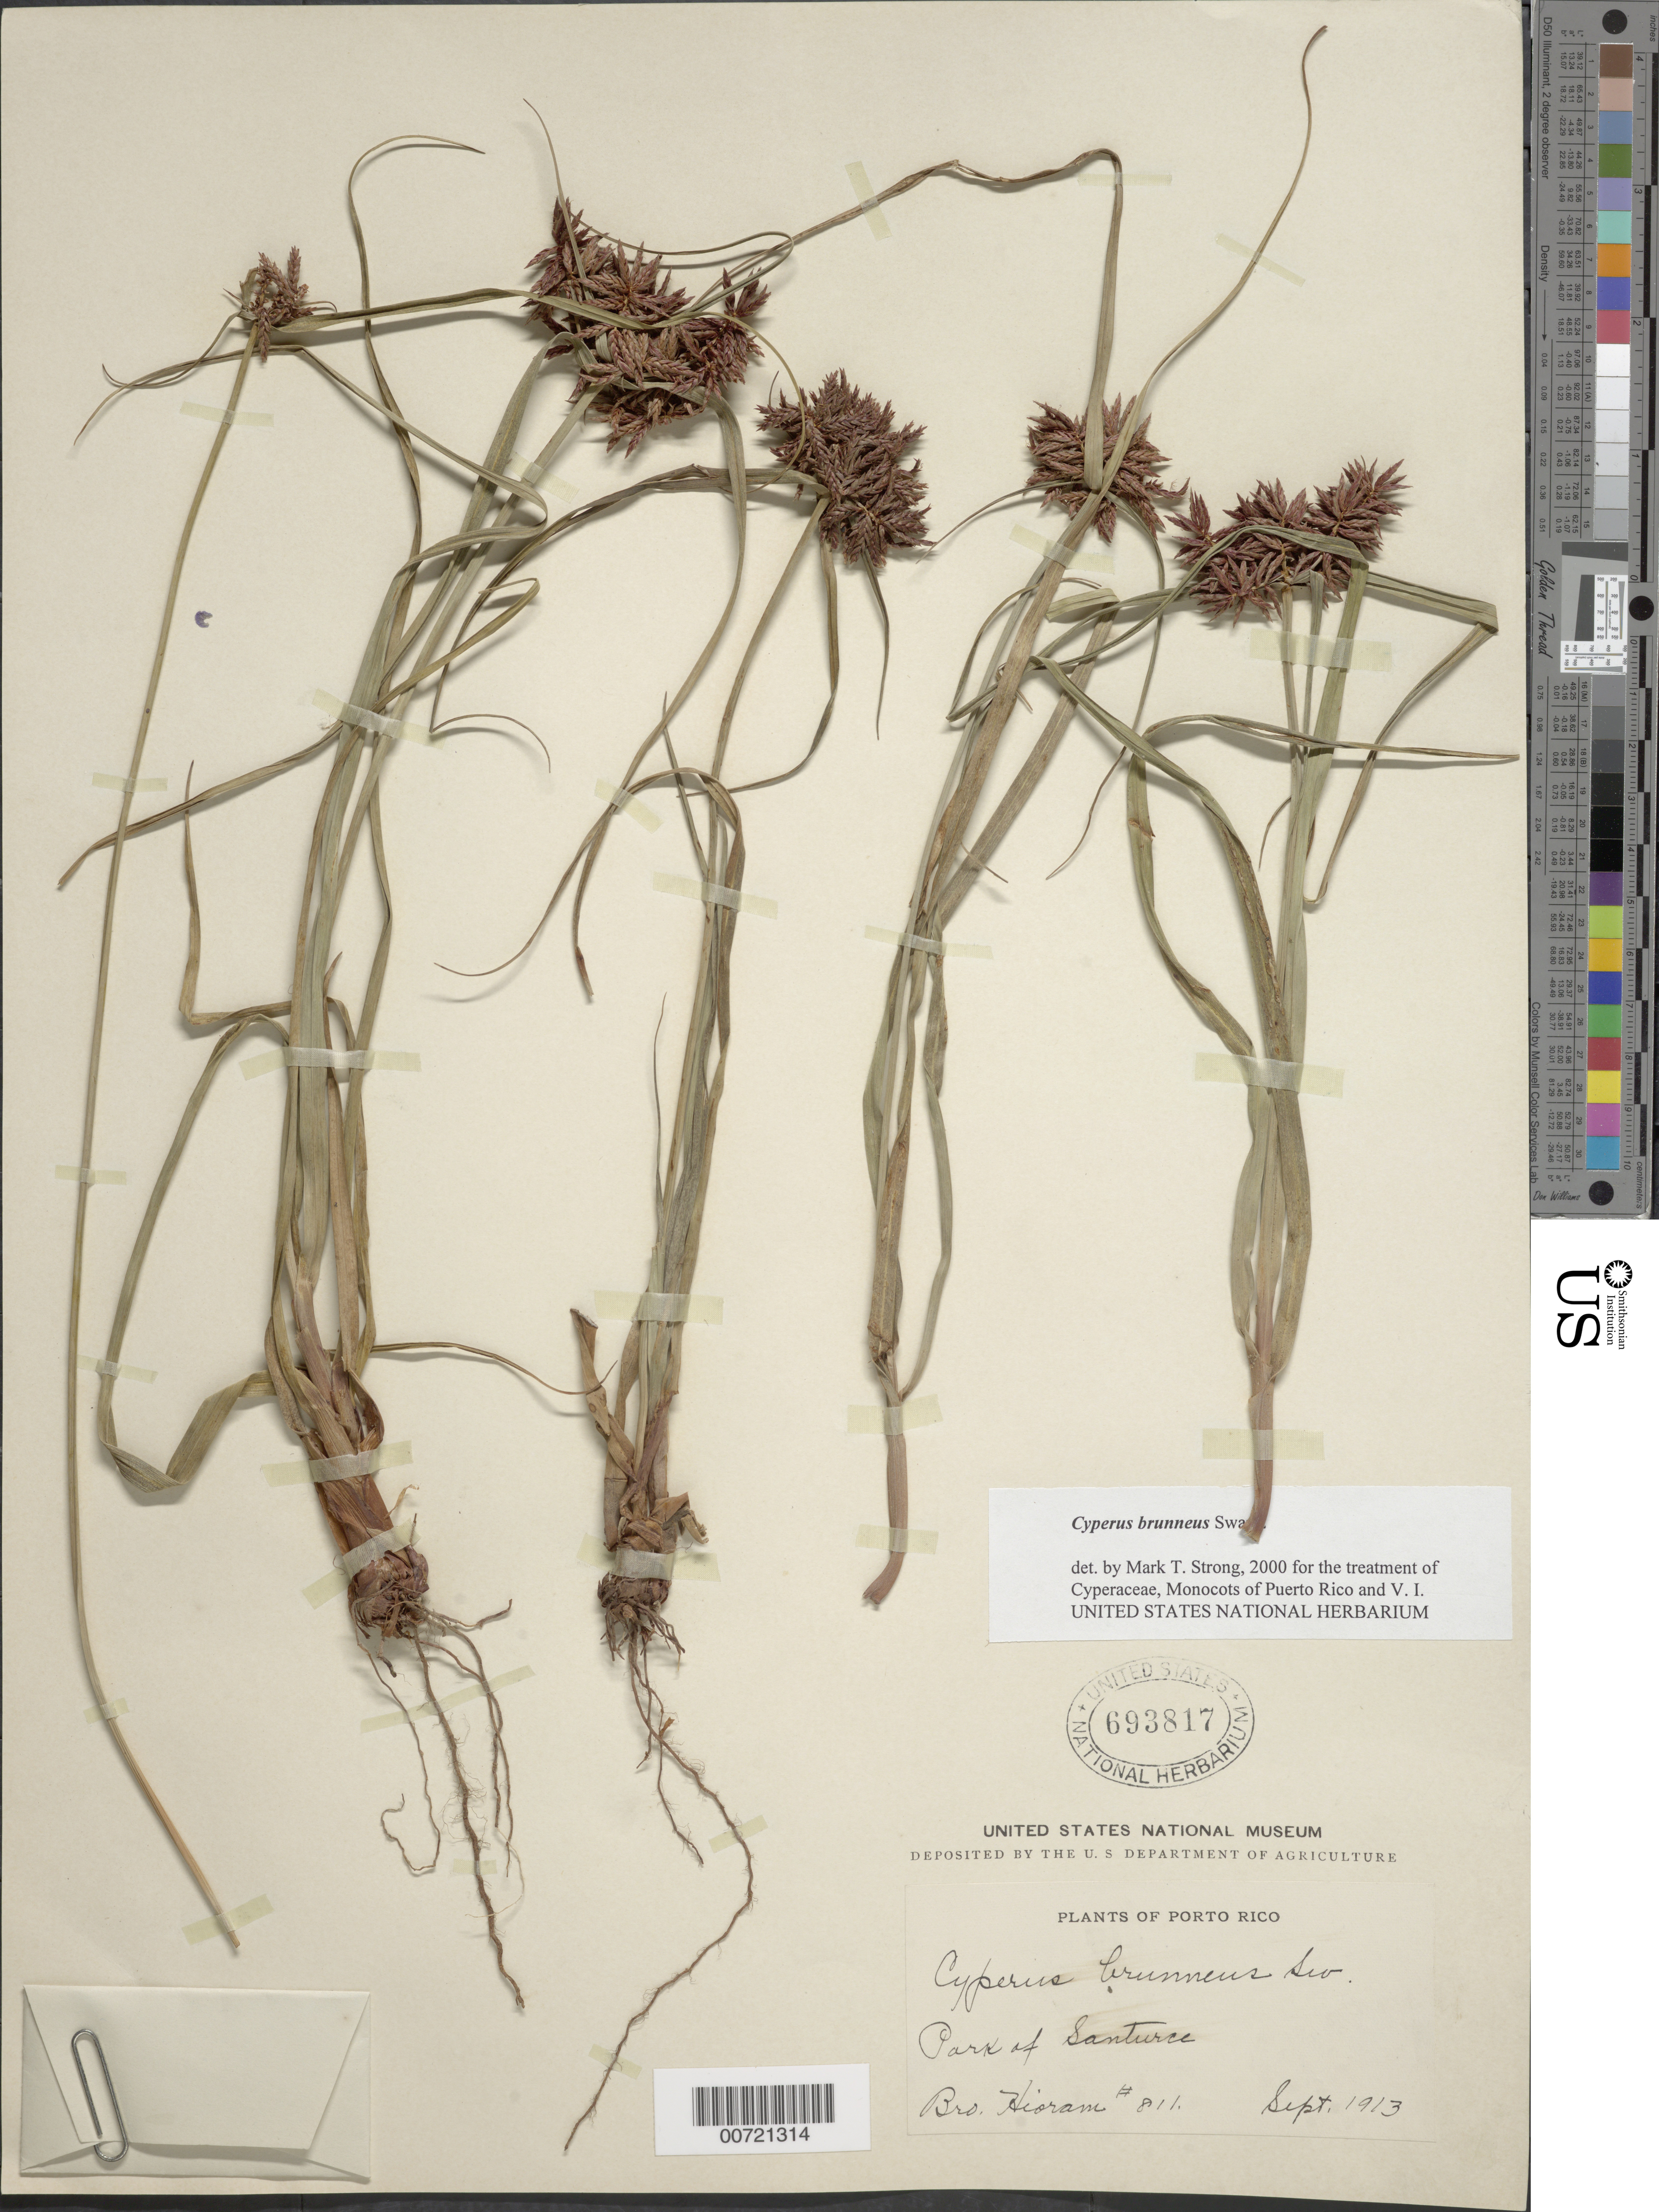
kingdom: Plantae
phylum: Tracheophyta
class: Liliopsida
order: Poales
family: Cyperaceae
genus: Cyperus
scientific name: Cyperus brunneus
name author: Sw.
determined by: Strong, M. T., (US), Smithsonian Institution - National Museum of Natural History (UNITED STATES)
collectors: Bro. Hioram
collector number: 811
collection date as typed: Sep 1913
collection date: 1913-09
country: Puerto Rico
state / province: San Juan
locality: Park of Santurce.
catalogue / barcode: US 693817